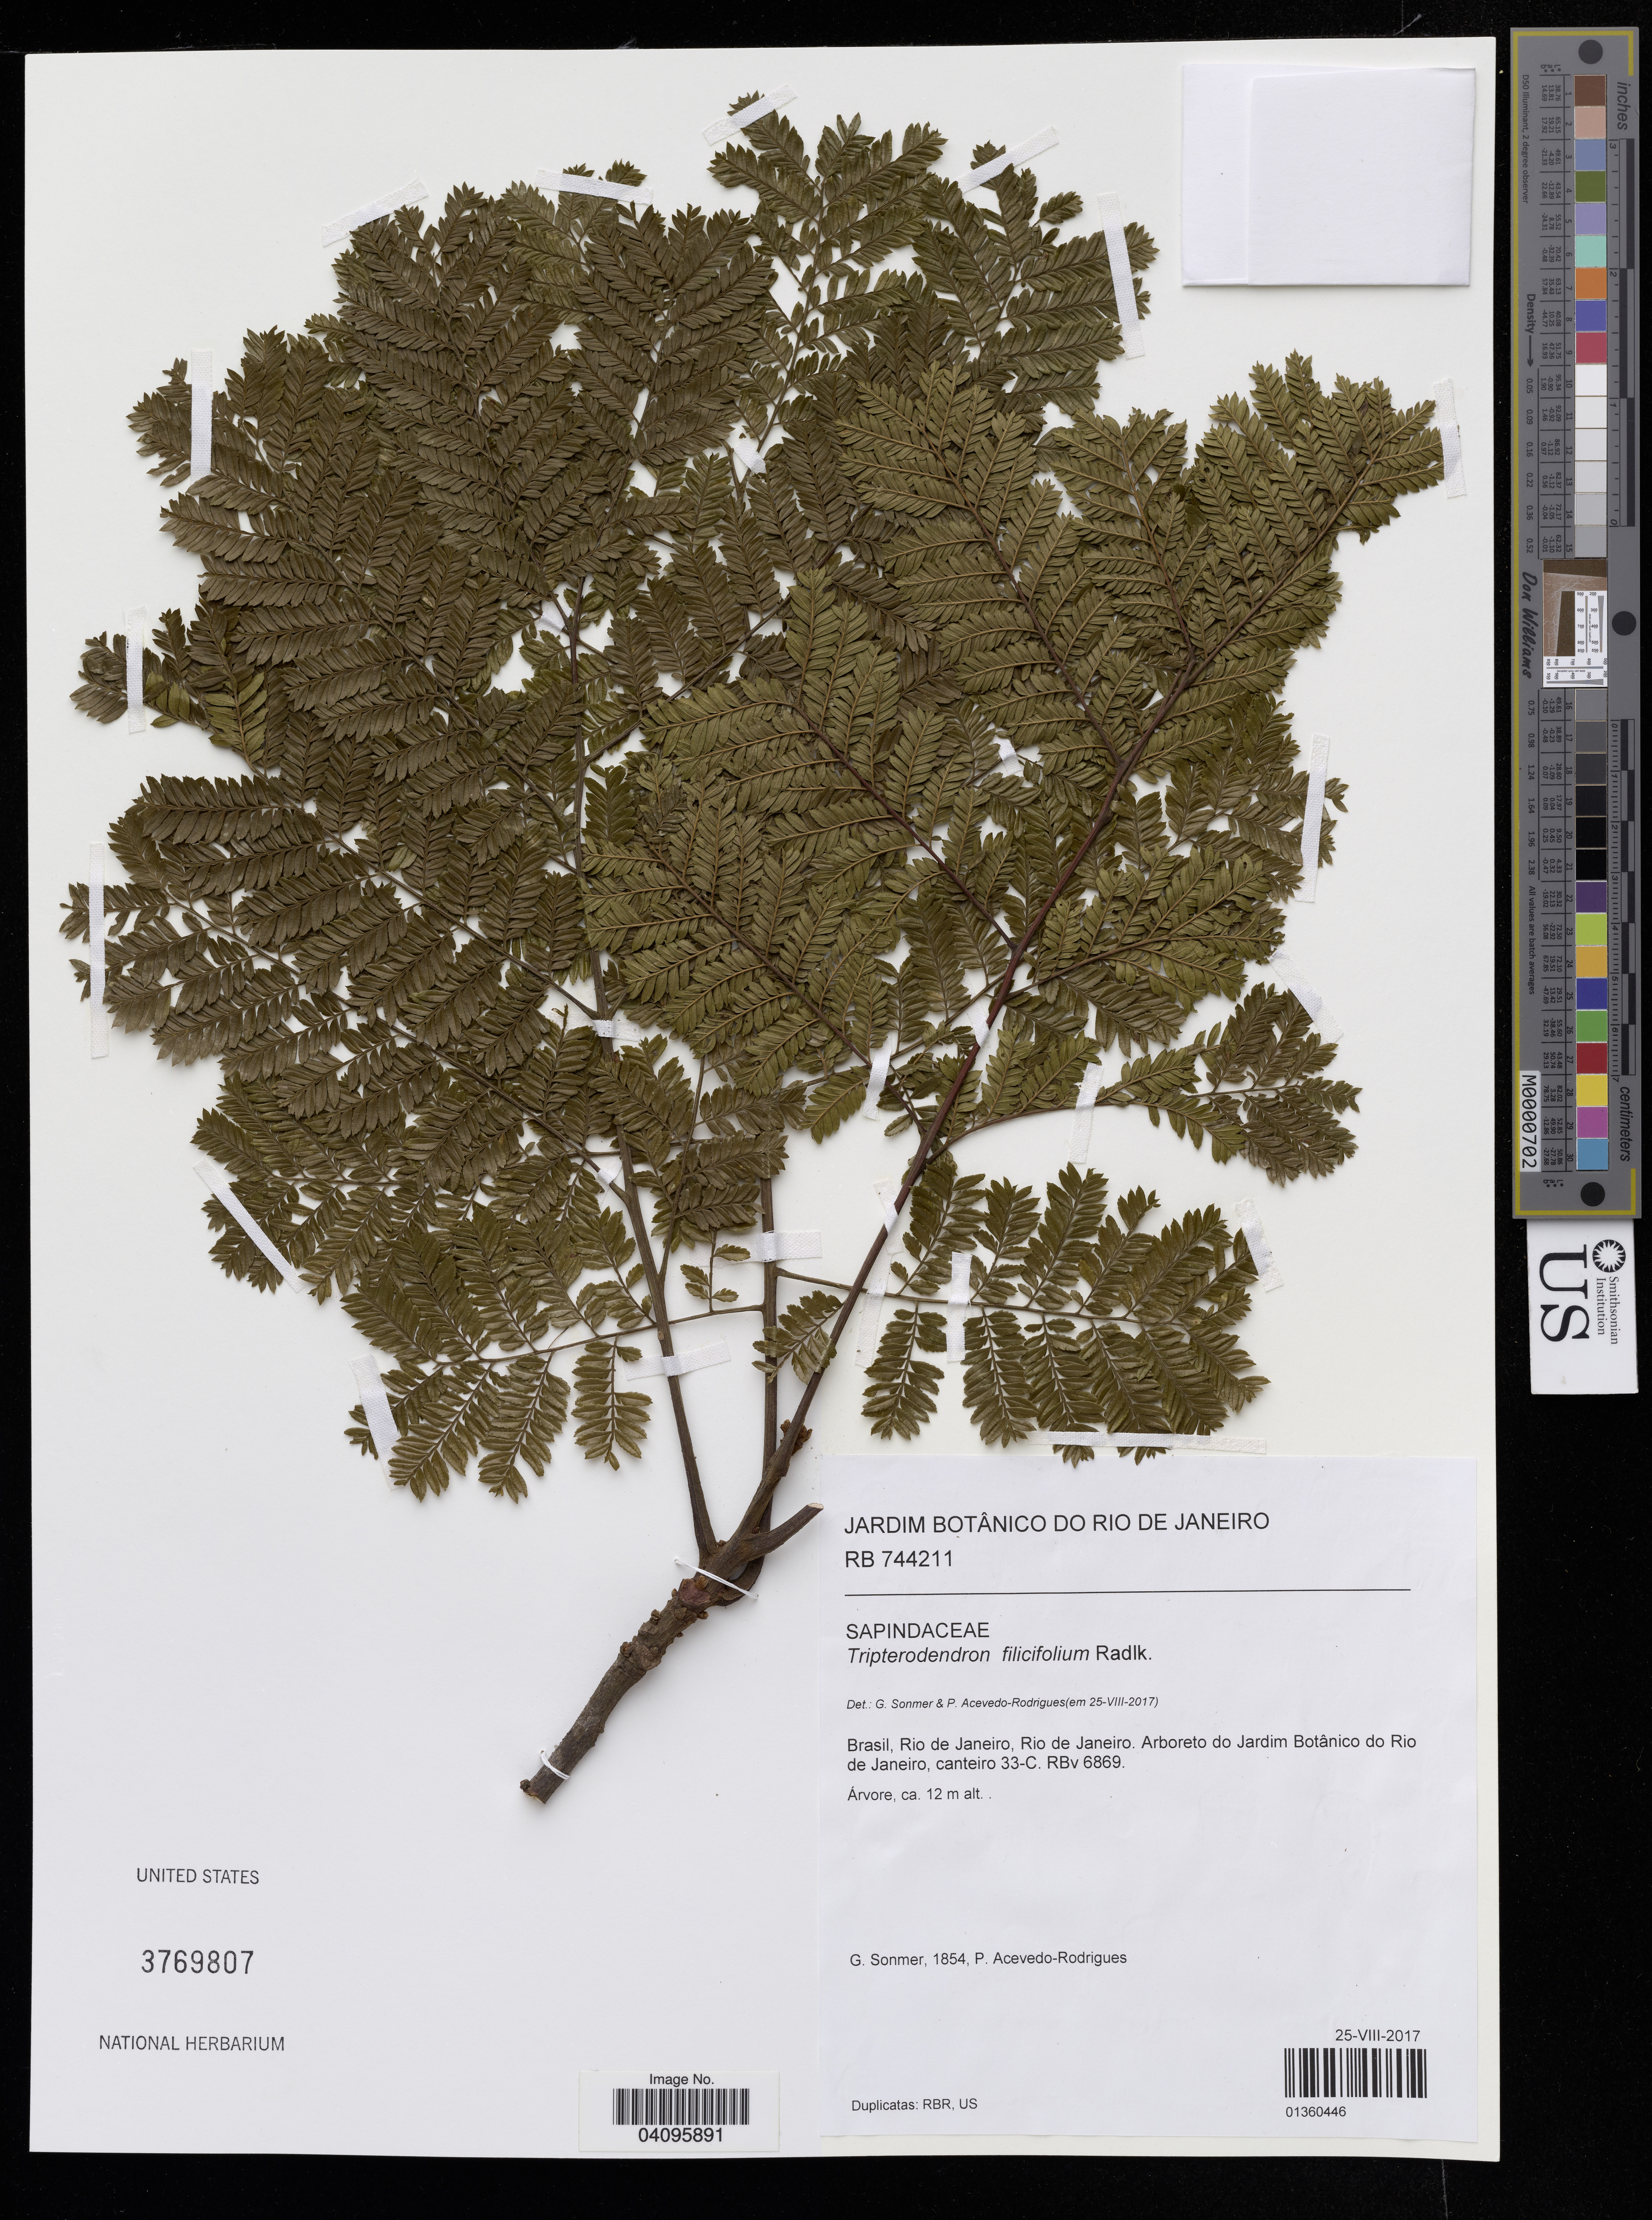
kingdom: Plantae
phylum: Tracheophyta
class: Magnoliopsida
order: Sapindales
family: Sapindaceae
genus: Tripterodendron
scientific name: Tripterodendron filicifolium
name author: Radlk.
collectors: G. Somner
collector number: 1854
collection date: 2017-08-25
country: Brazil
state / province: Rio de Janeiro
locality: Arobreto do Jardim Botânico do Rio de Janeiro.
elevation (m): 12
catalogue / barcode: US 3769807